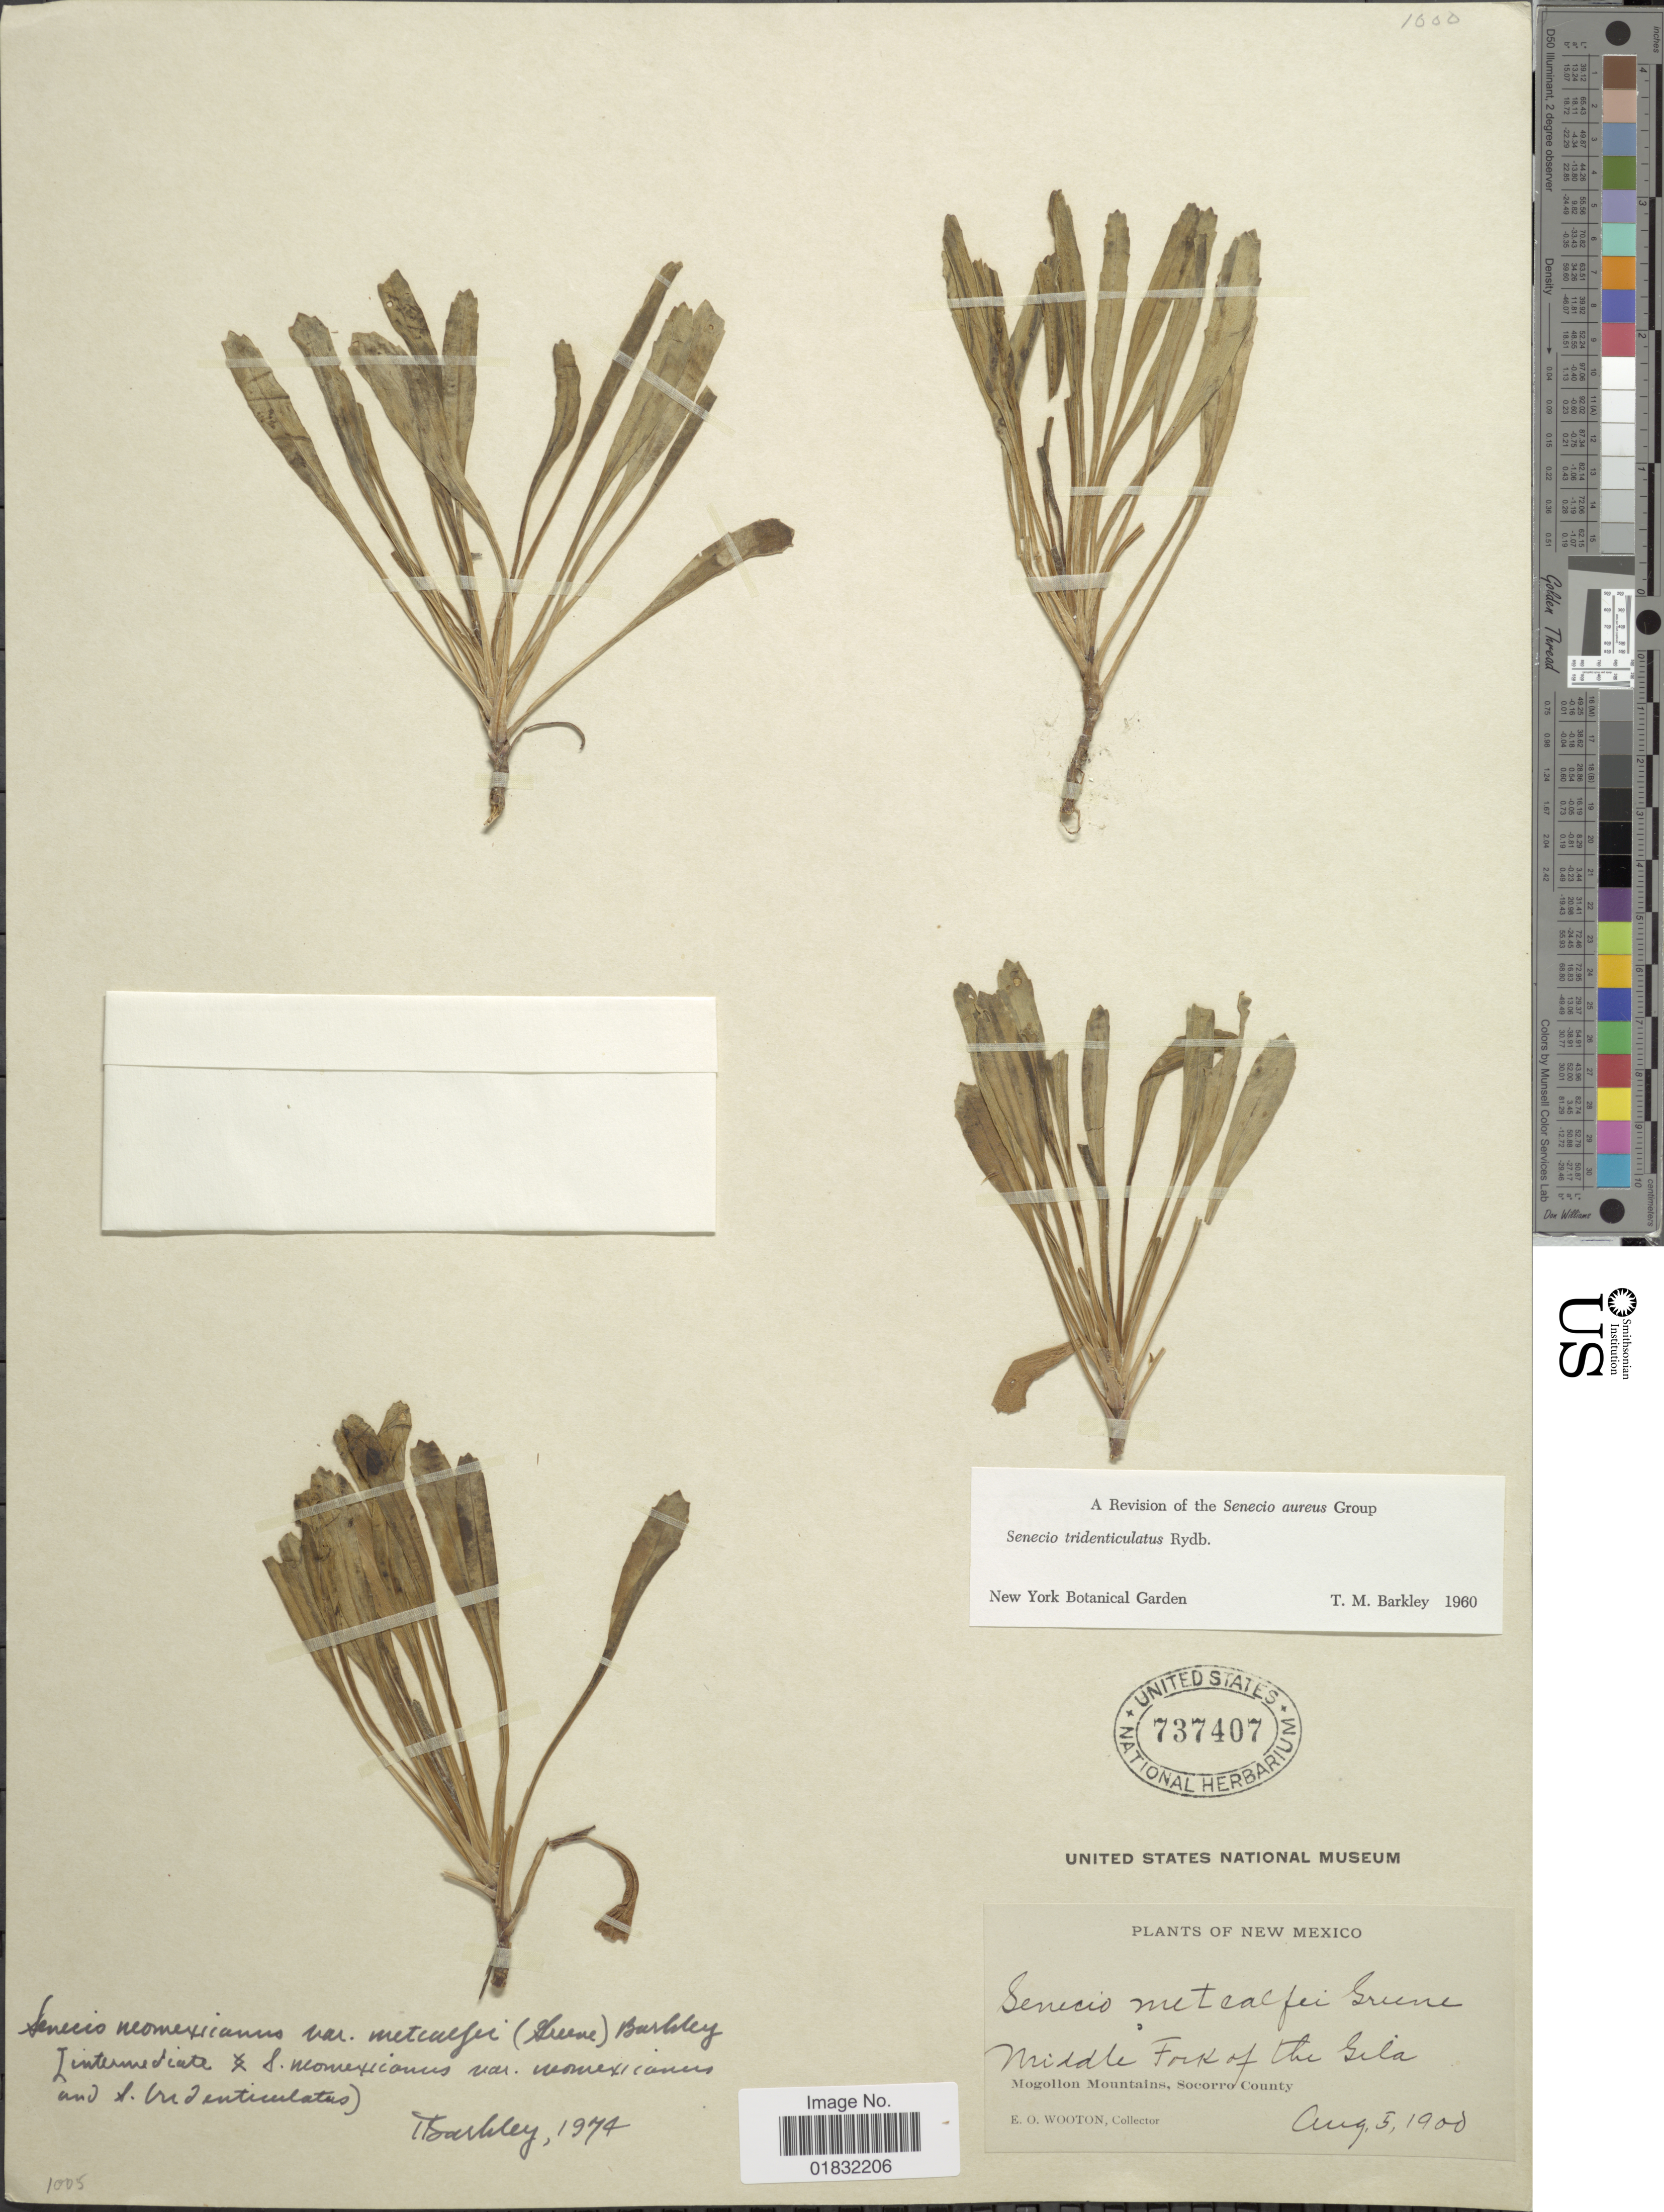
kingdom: Plantae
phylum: Tracheophyta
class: Magnoliopsida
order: Asterales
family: Asteraceae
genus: Packera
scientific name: Packera tridenticulata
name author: (Rydb.) W.A. Weber & Á. Löve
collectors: E. O. Wooton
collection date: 1900-08-05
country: United States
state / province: New Mexico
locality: Middle Fork of the Gila, Mogollon Mountains, Socorro County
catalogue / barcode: US 737407